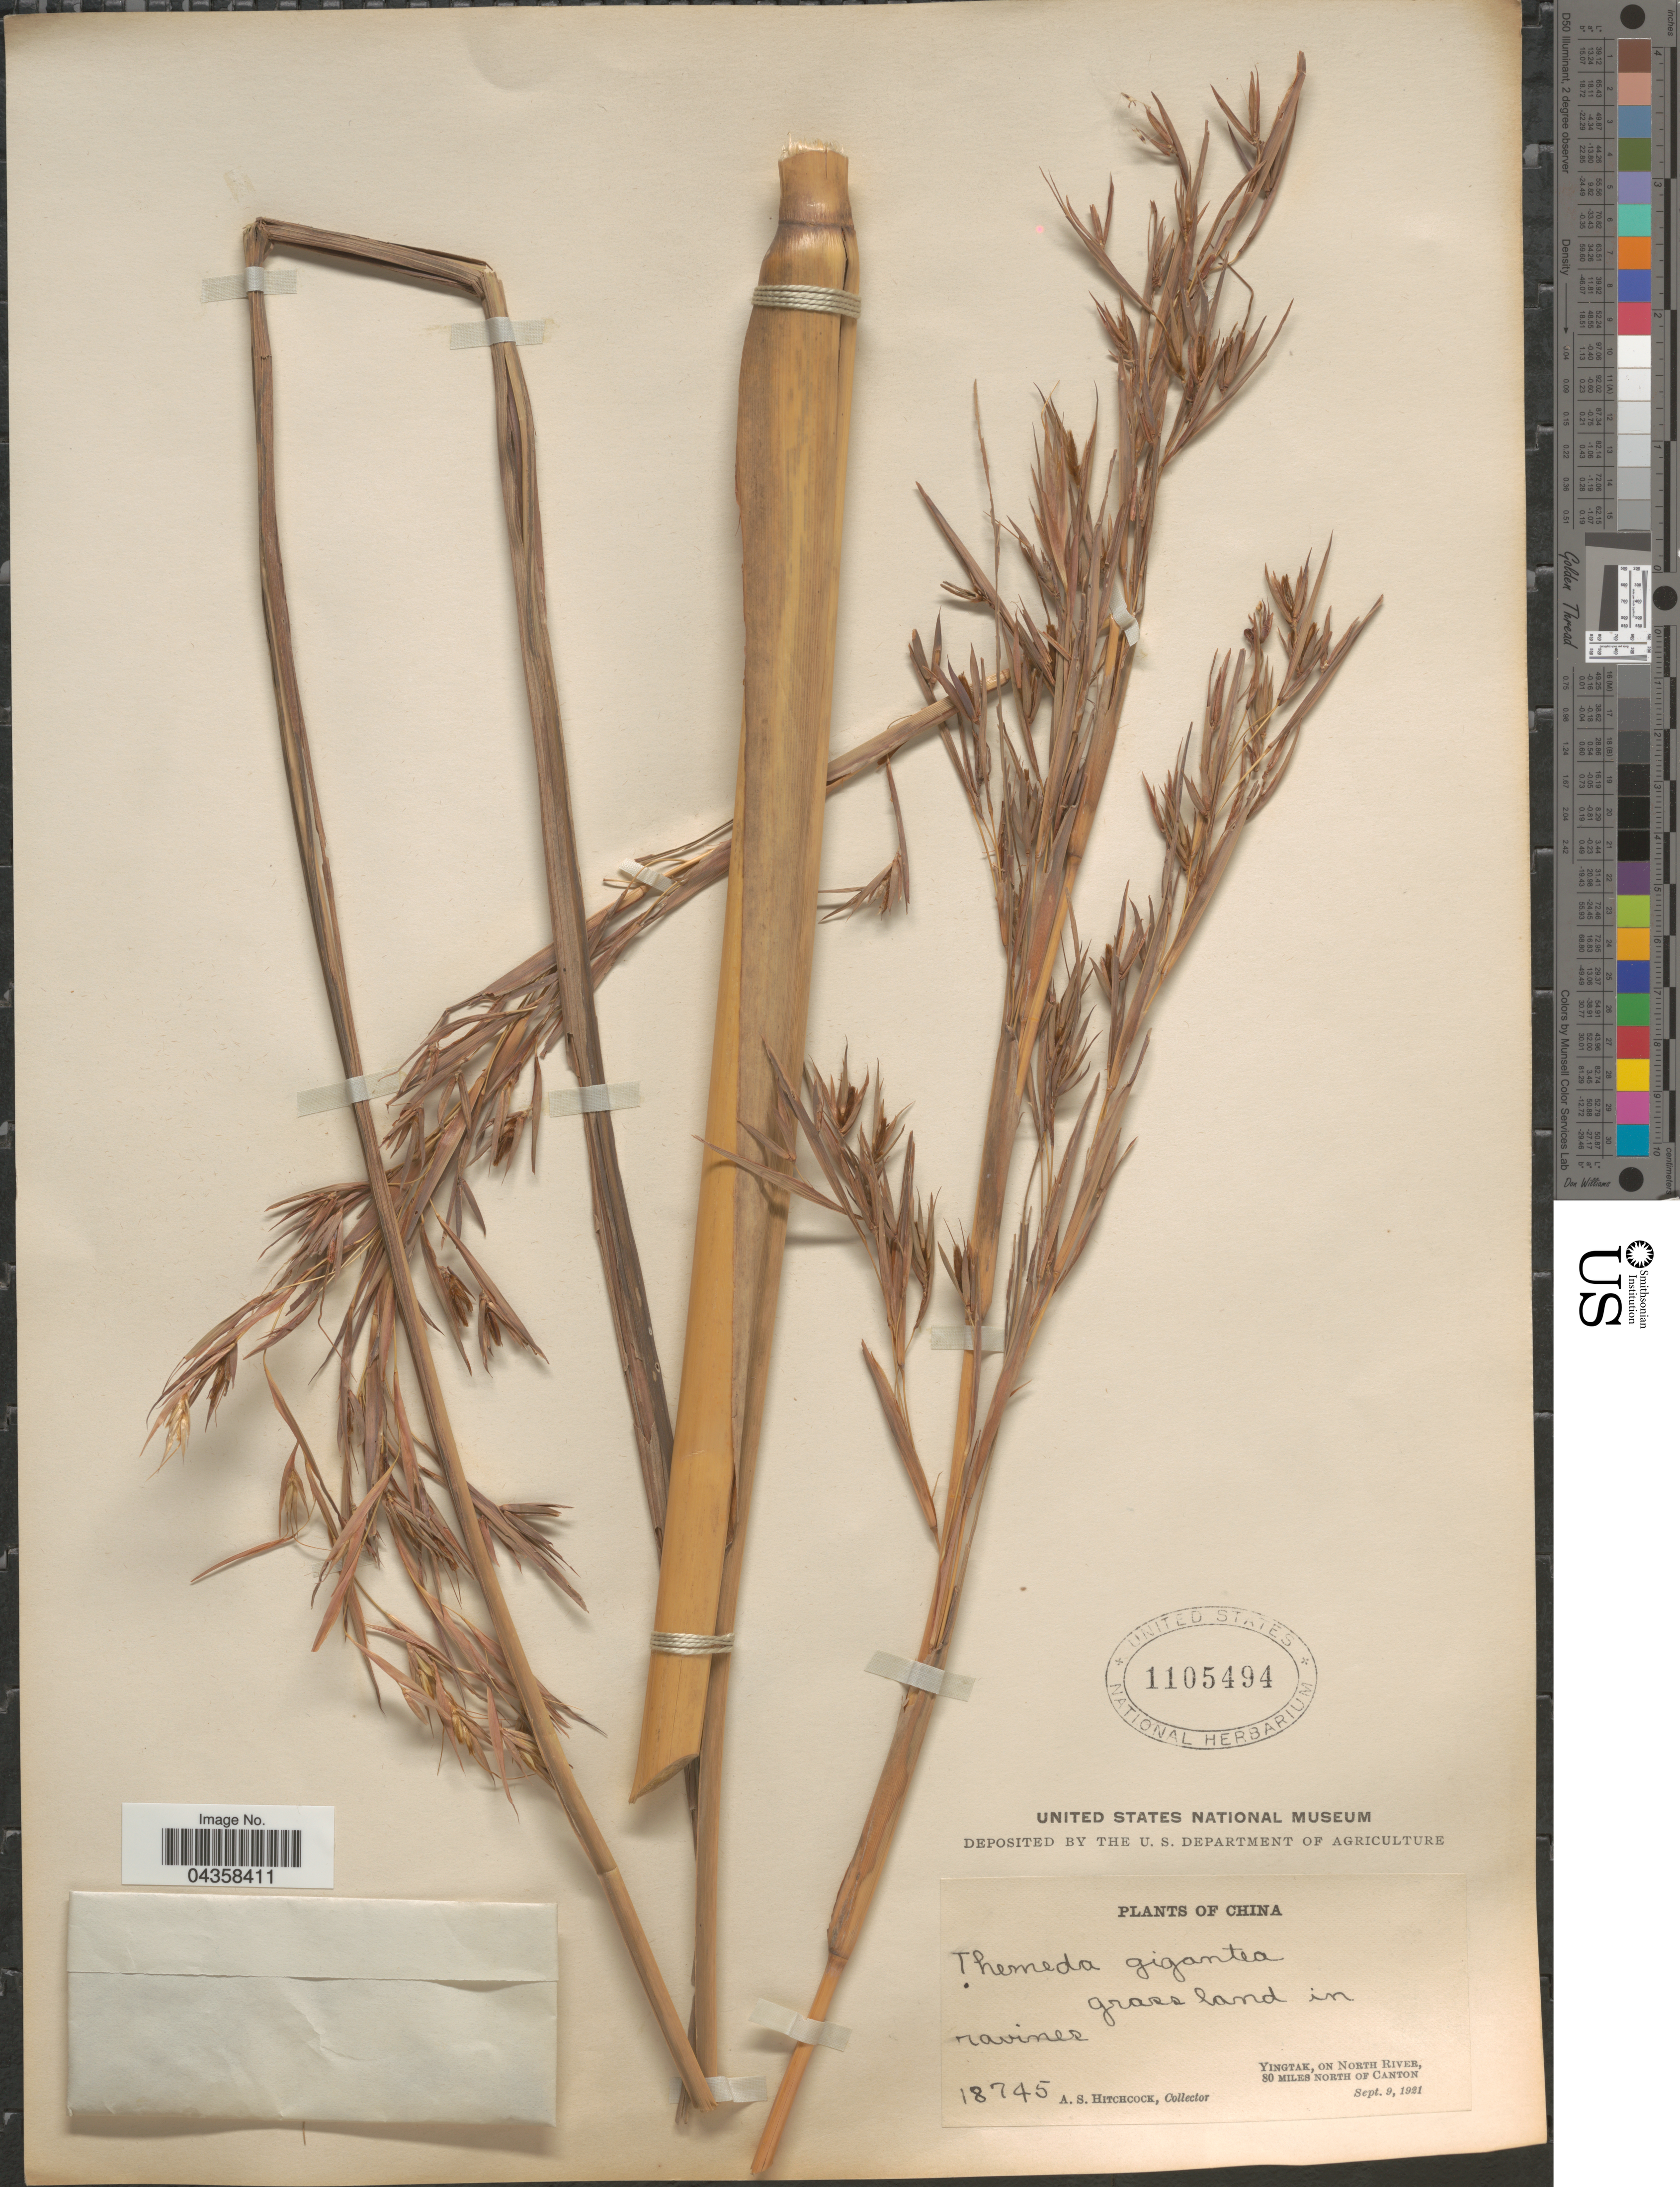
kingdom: Plantae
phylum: Tracheophyta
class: Liliopsida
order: Poales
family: Poaceae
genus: Themeda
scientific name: Themeda villosa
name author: (Lam.) A. Camus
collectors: A. S. Hitchcock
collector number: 18745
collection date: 1921-09-09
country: China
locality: Grass land in ravines. Yingtak, on North River 80 miles north of Canton.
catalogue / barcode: US 1105494